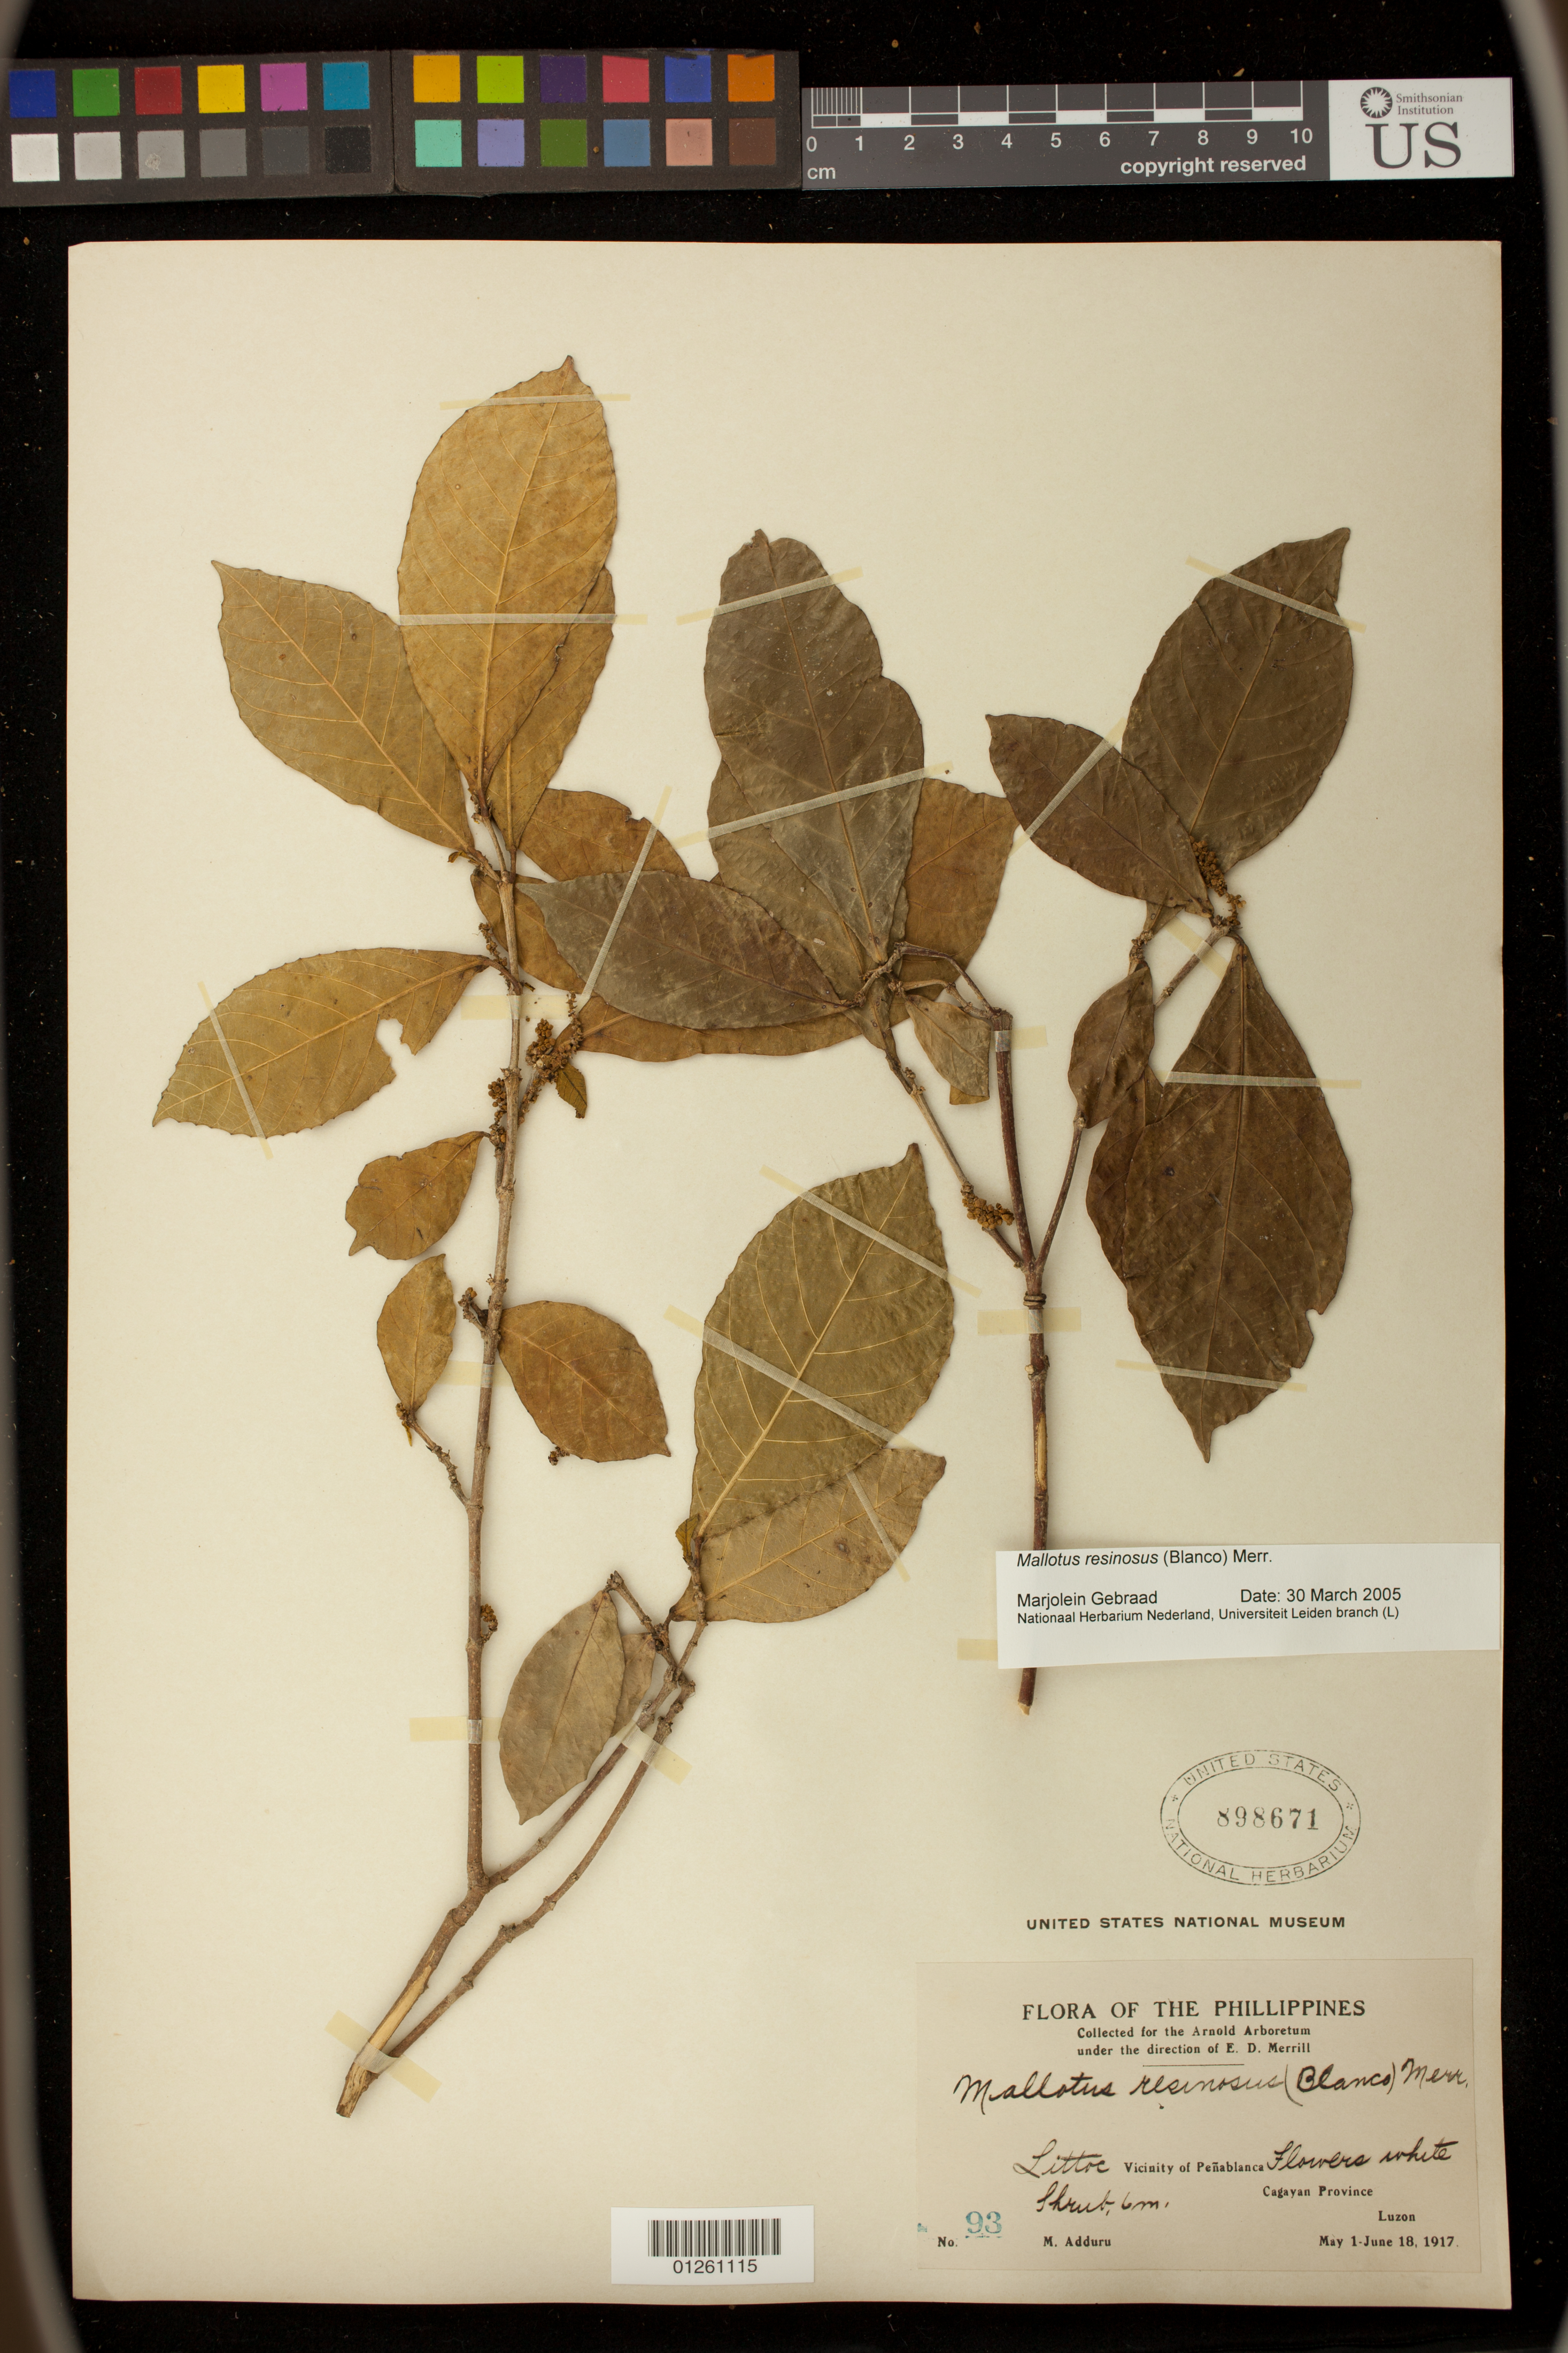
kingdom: Plantae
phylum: Tracheophyta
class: Magnoliopsida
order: Malpighiales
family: Euphorbiaceae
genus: Mallotus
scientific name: Mallotus resinosus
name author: (Blanco) Merr.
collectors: M. Adduru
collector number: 93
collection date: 1917-05-01/1917-06-18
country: Philippines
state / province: Cagayan Valley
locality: Vicinity of Penablanca,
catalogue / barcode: US 898671